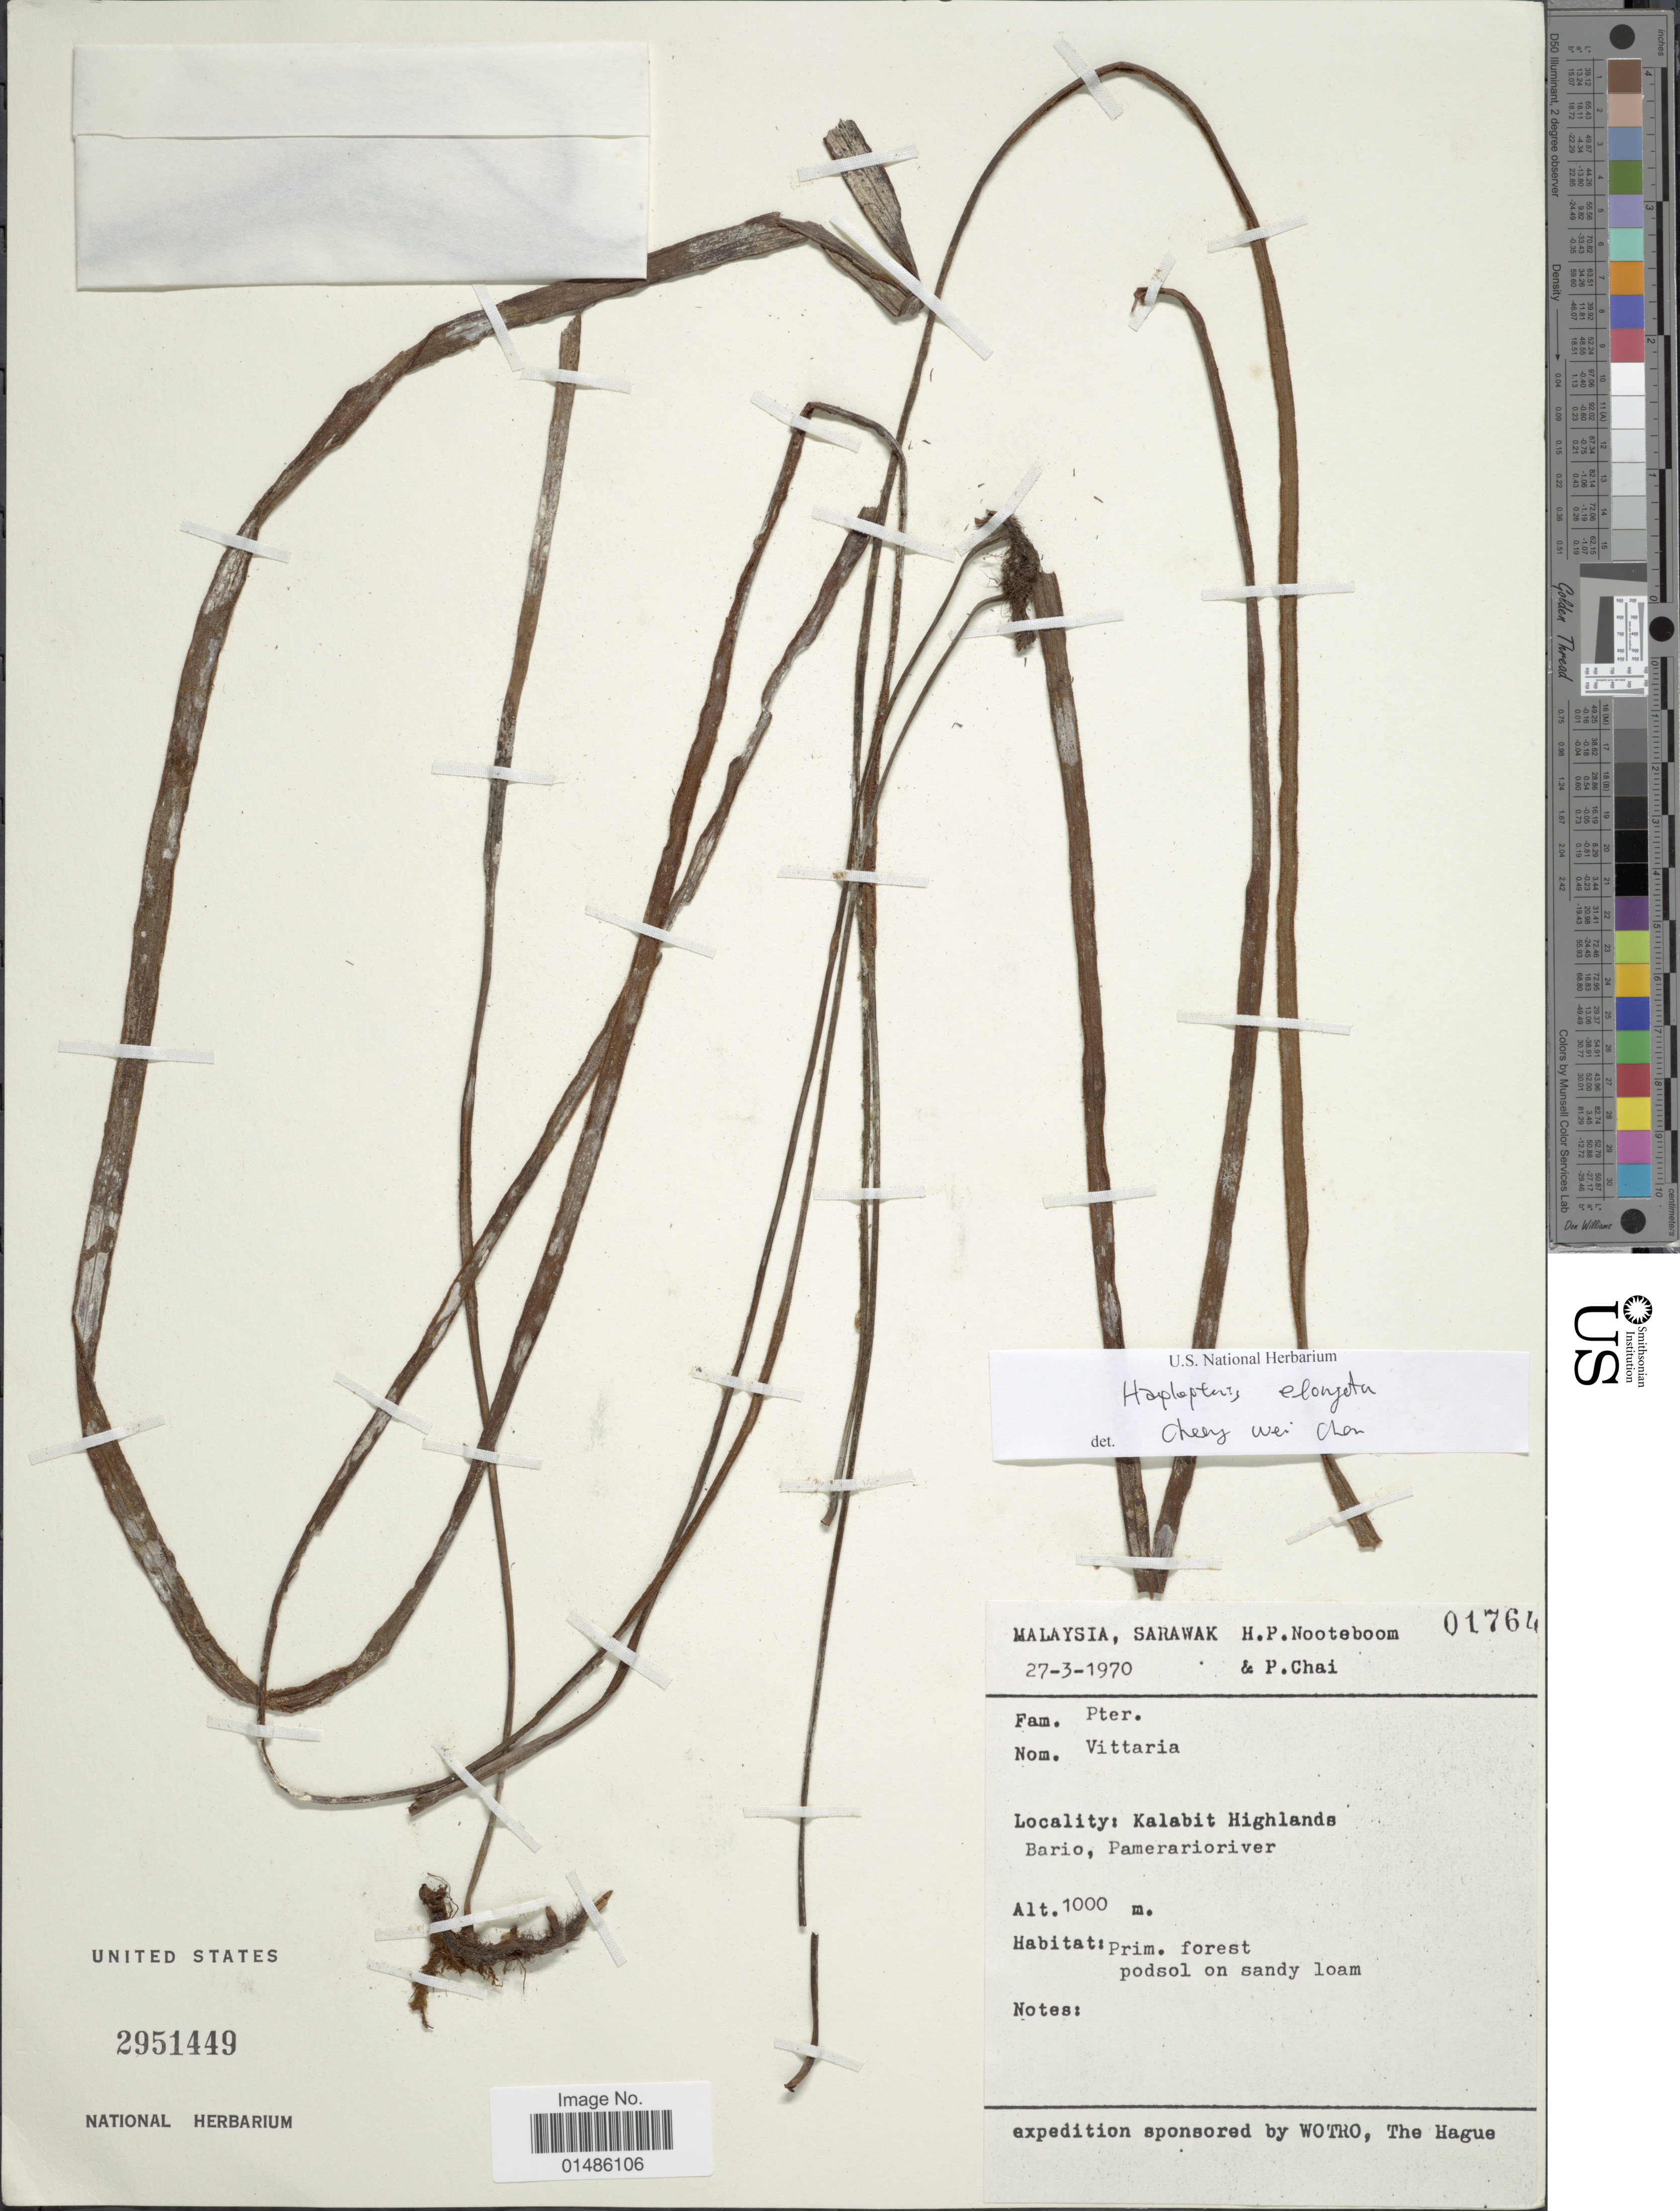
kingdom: Plantae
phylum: Tracheophyta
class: Polypodiopsida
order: Polypodiales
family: Pteridaceae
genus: Haplopteris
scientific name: Haplopteris elongata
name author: (Sw.) Crane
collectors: H. P. Nooteboom & P. Chai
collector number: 01764*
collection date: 1970-03-27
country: Malaysia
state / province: Sarawak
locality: Kalabit Highlands, Bario, Pamerarioriver.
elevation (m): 1000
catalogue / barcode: US 2951449